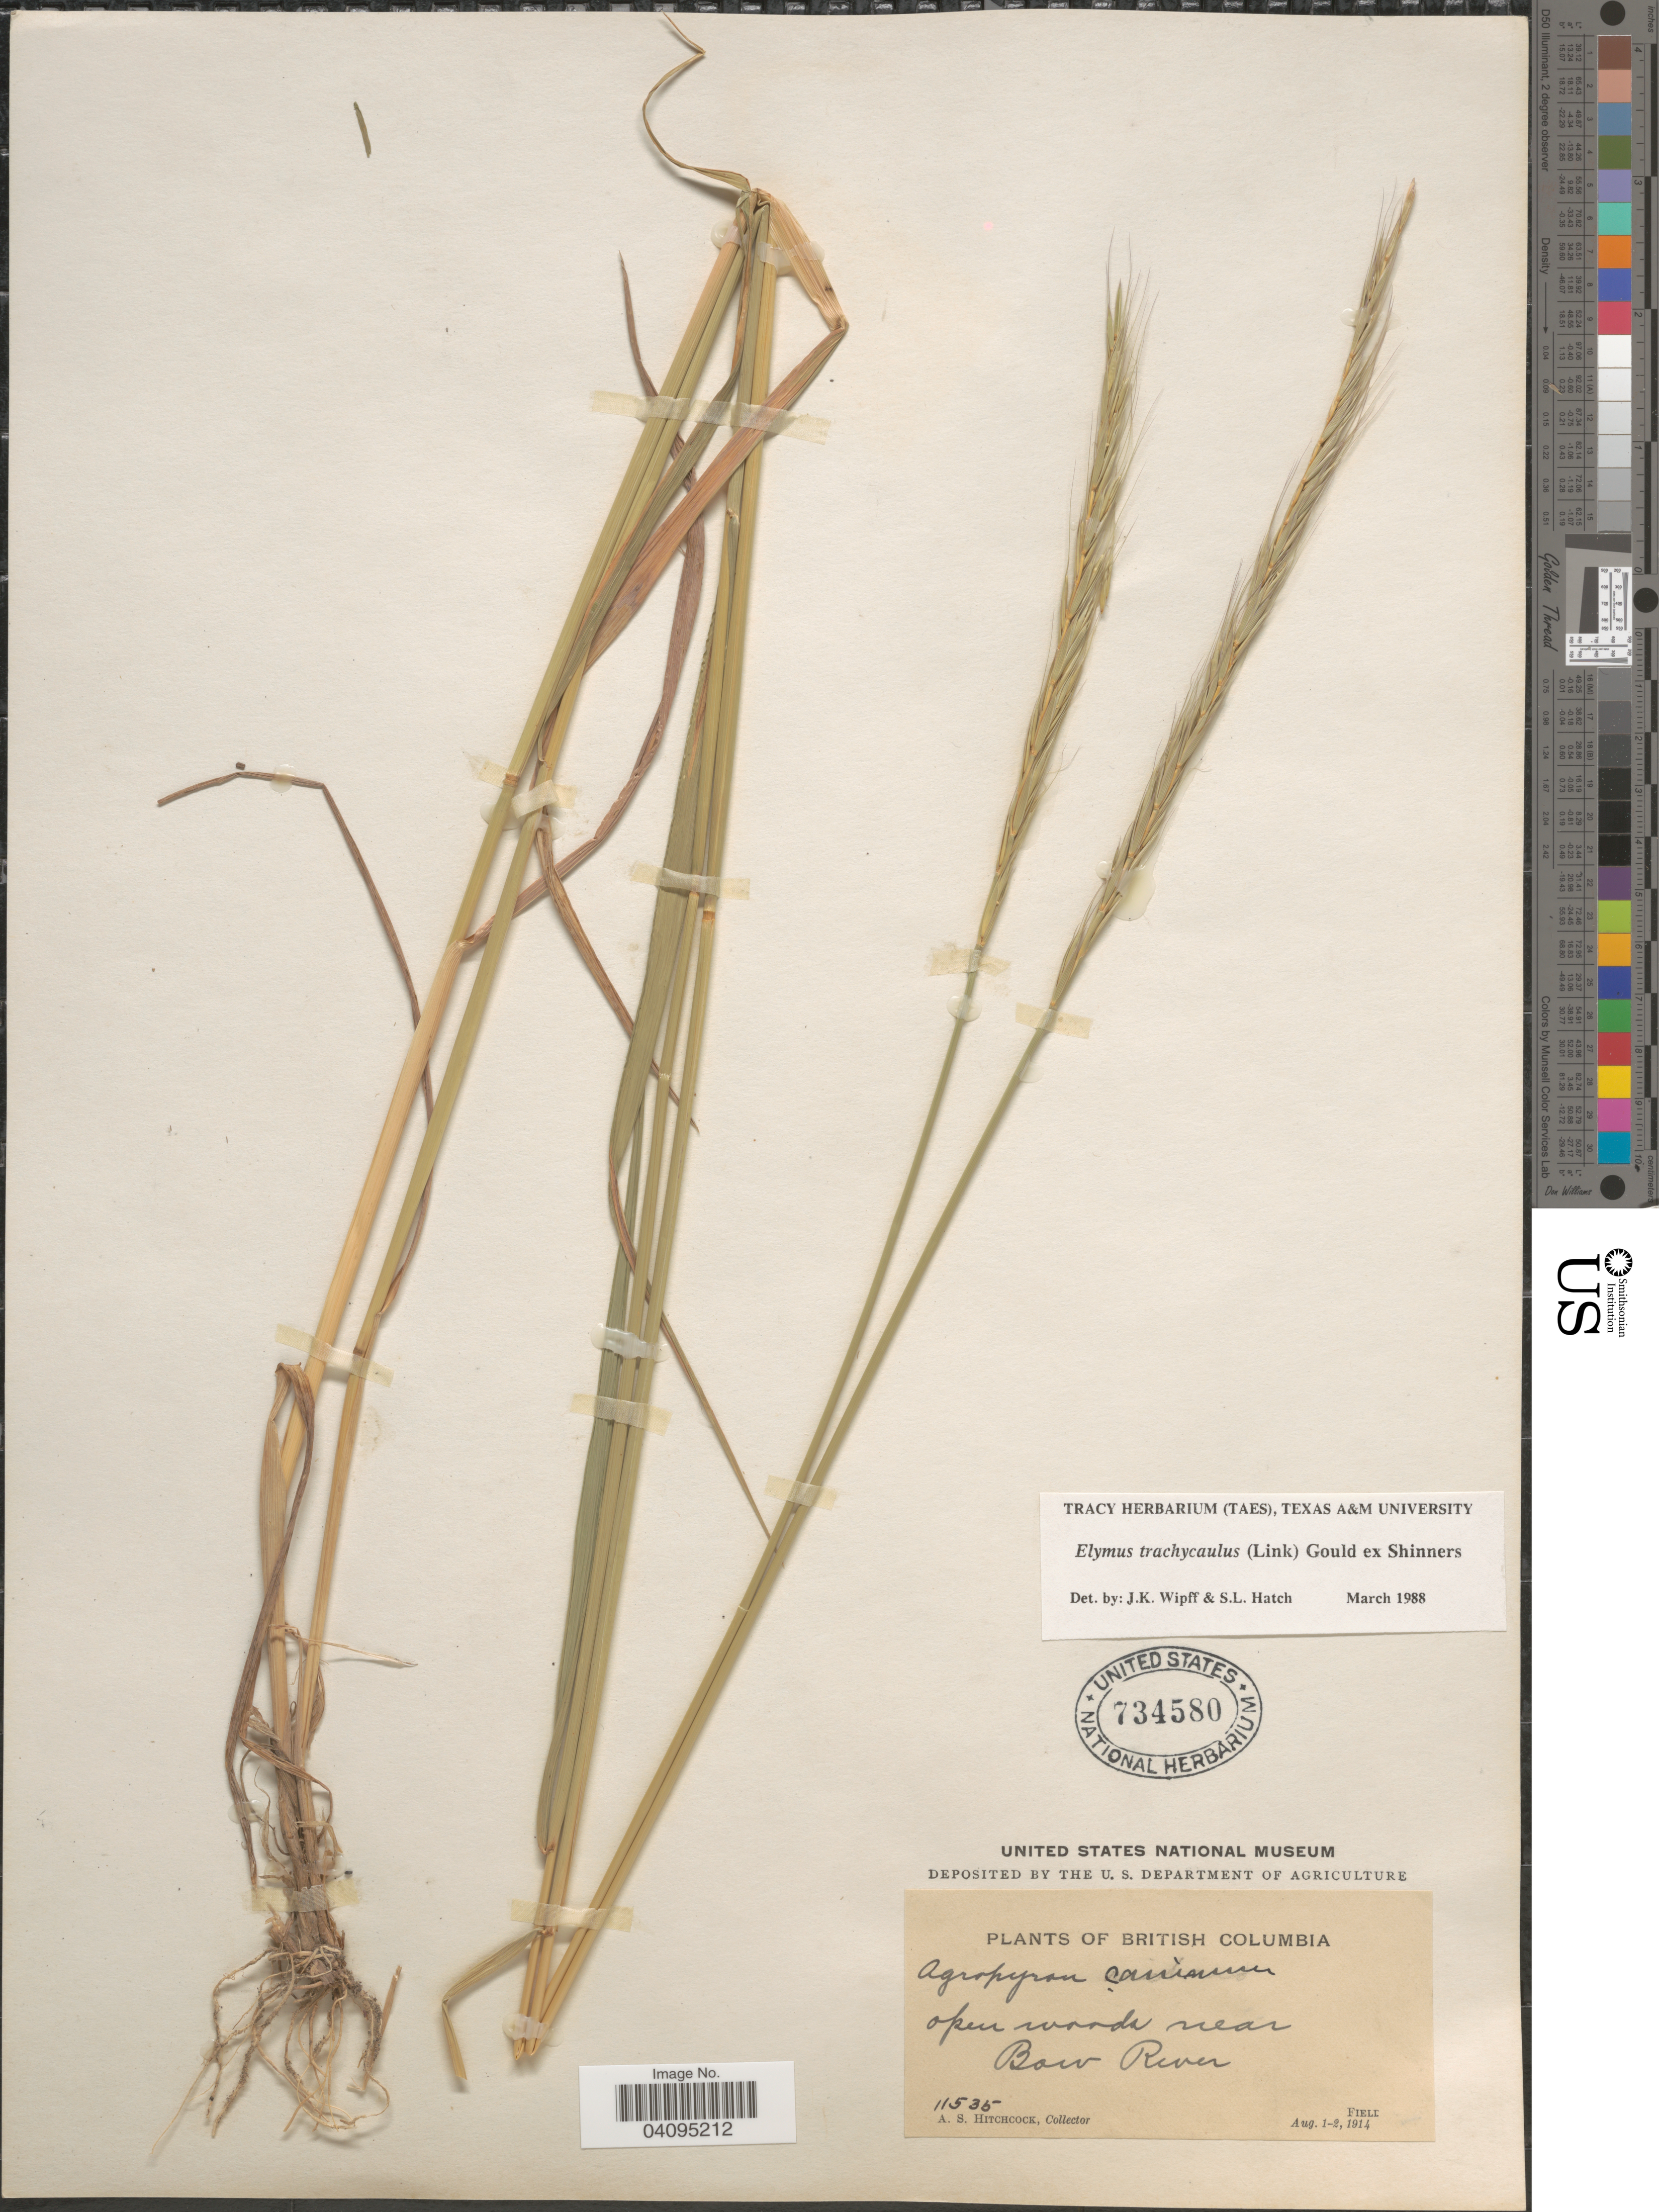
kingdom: Plantae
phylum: Tracheophyta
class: Liliopsida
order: Poales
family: Poaceae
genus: Elymus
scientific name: Elymus trachycaulus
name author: (Link) Gould ex Shinners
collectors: A. S. Hitchcock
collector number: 11535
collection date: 1914-08-01/1914-08-02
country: Canada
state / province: British Columbia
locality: Open woods near Bow River. Field.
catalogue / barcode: US 734580